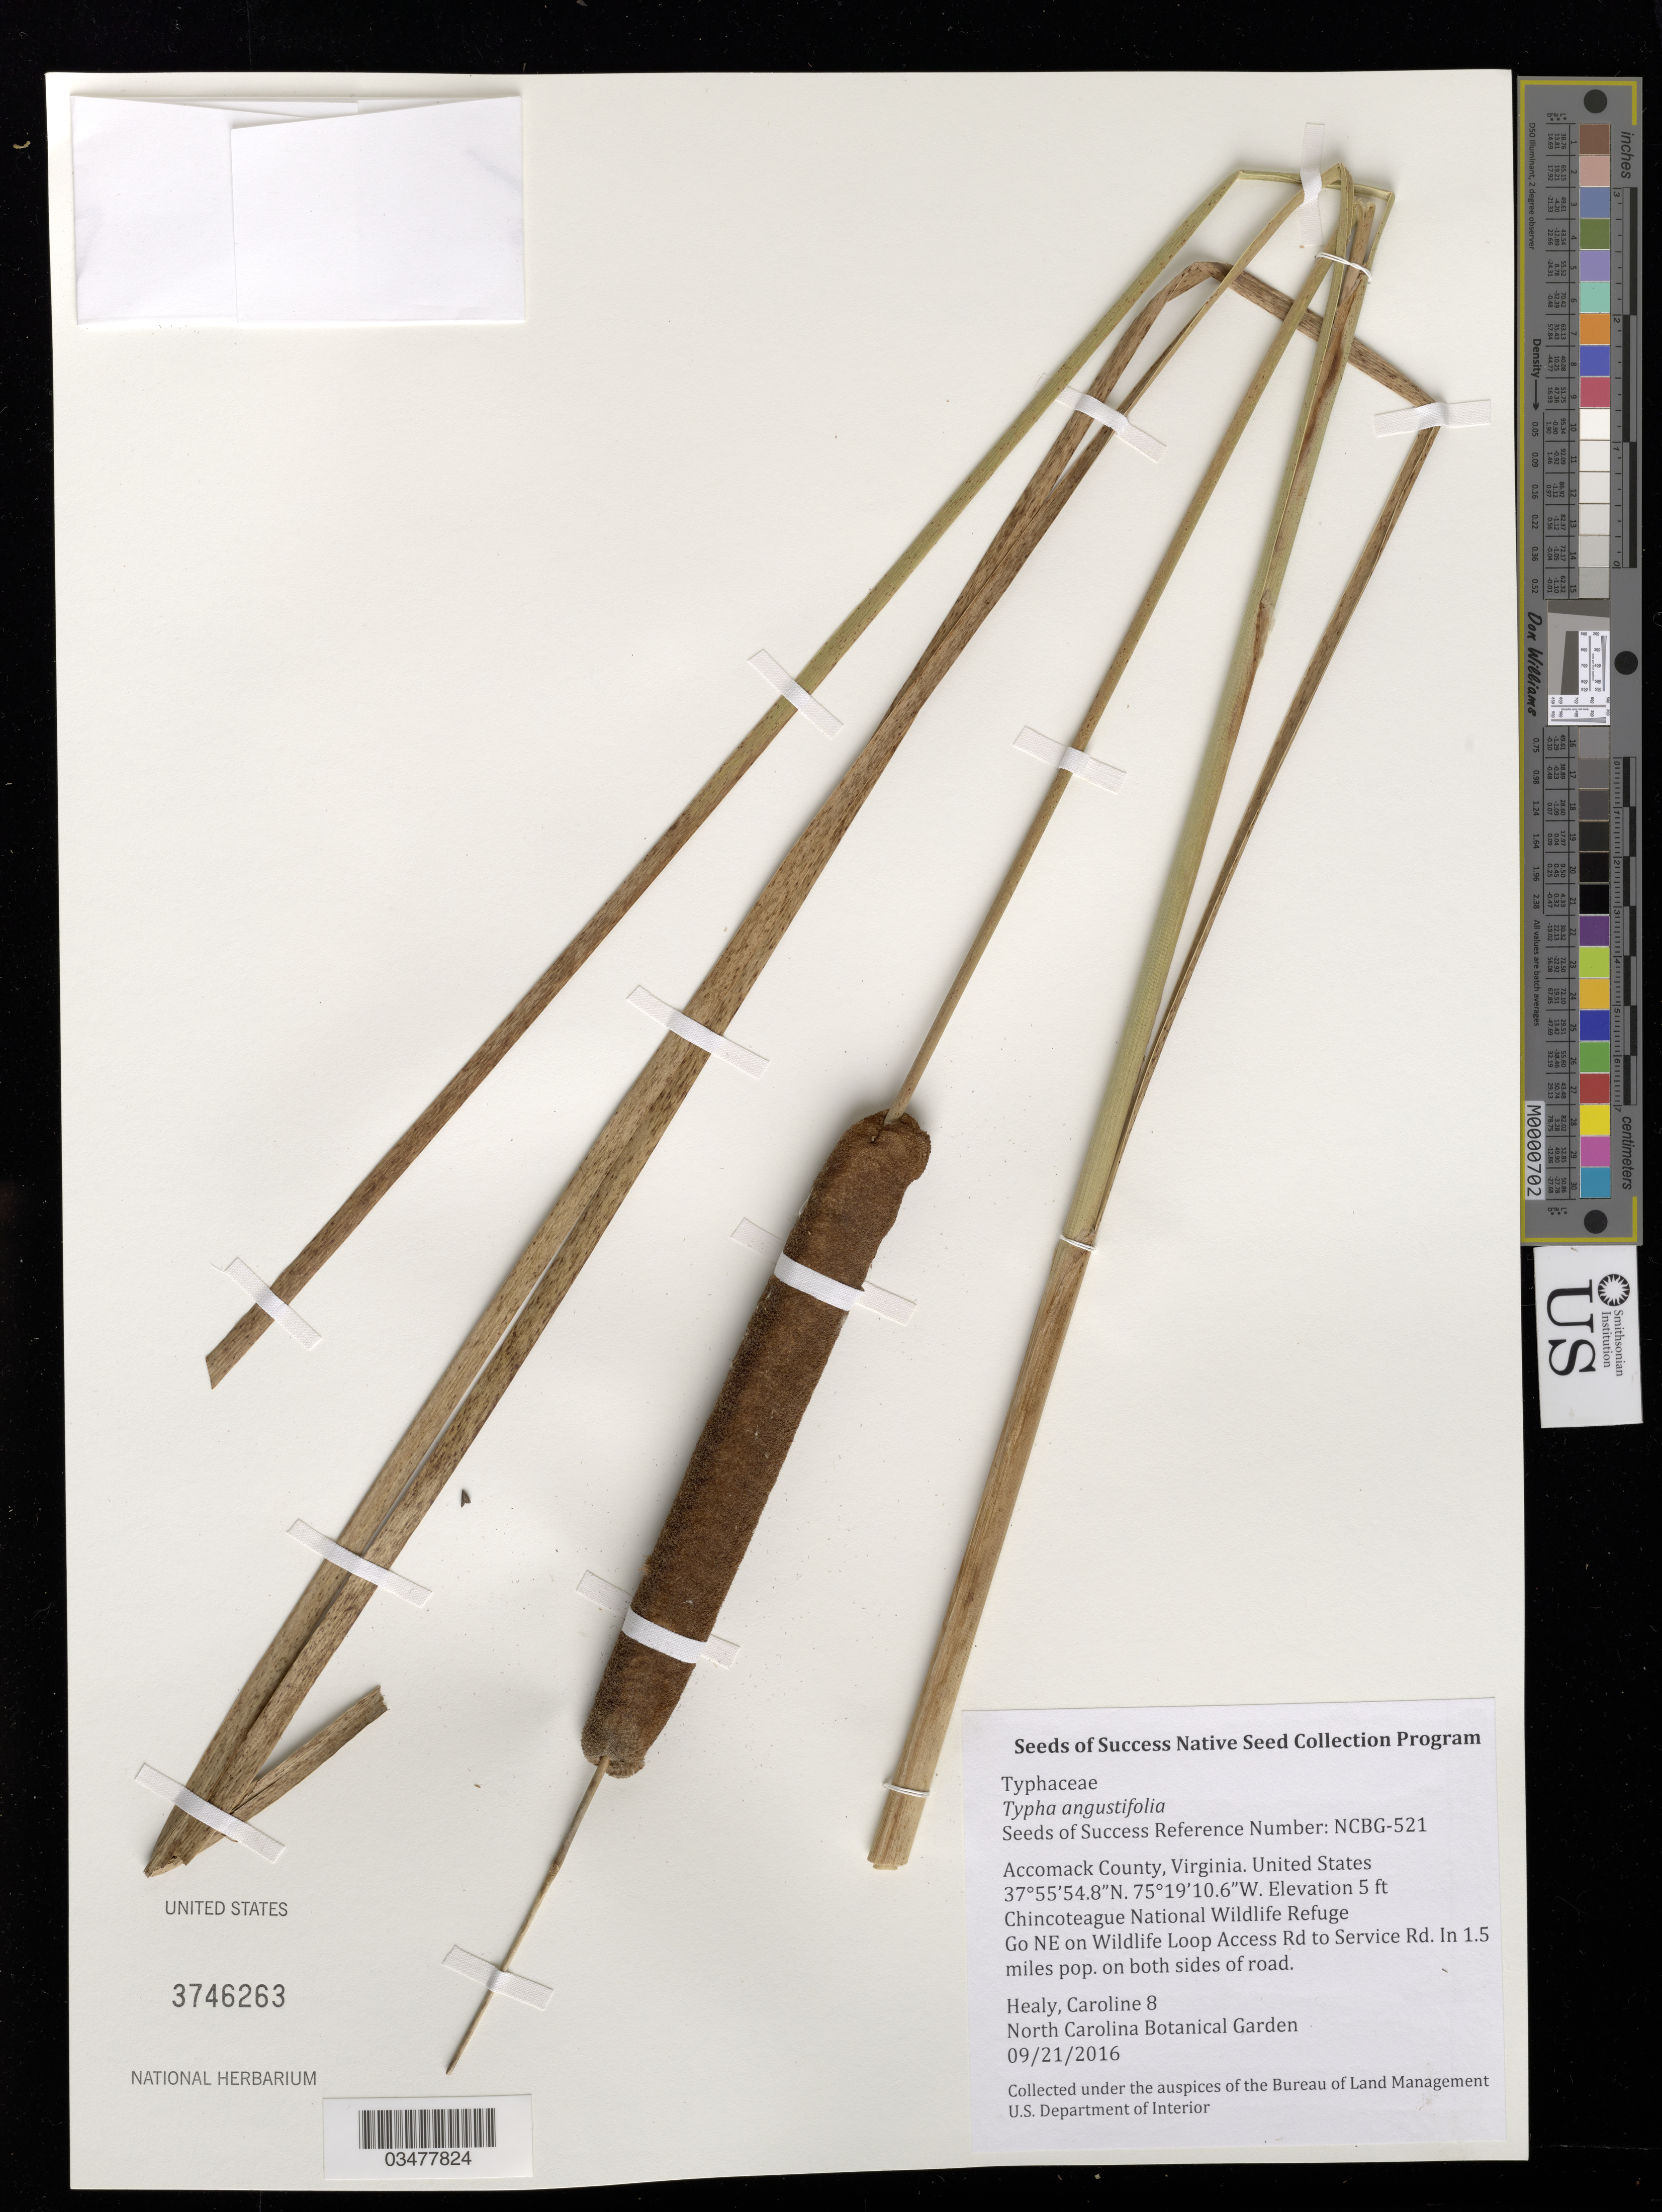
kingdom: Plantae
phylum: Tracheophyta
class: Liliopsida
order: Poales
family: Typhaceae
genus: Typha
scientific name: Typha angustifolia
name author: L.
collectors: C. Healy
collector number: NCBG-521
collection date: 2016-09-21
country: United States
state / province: Virginia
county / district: Accomack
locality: Chincoteague National Wildlife Refuge, Service Rd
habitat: Eastern cattail marsh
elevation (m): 2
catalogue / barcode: US 3746263